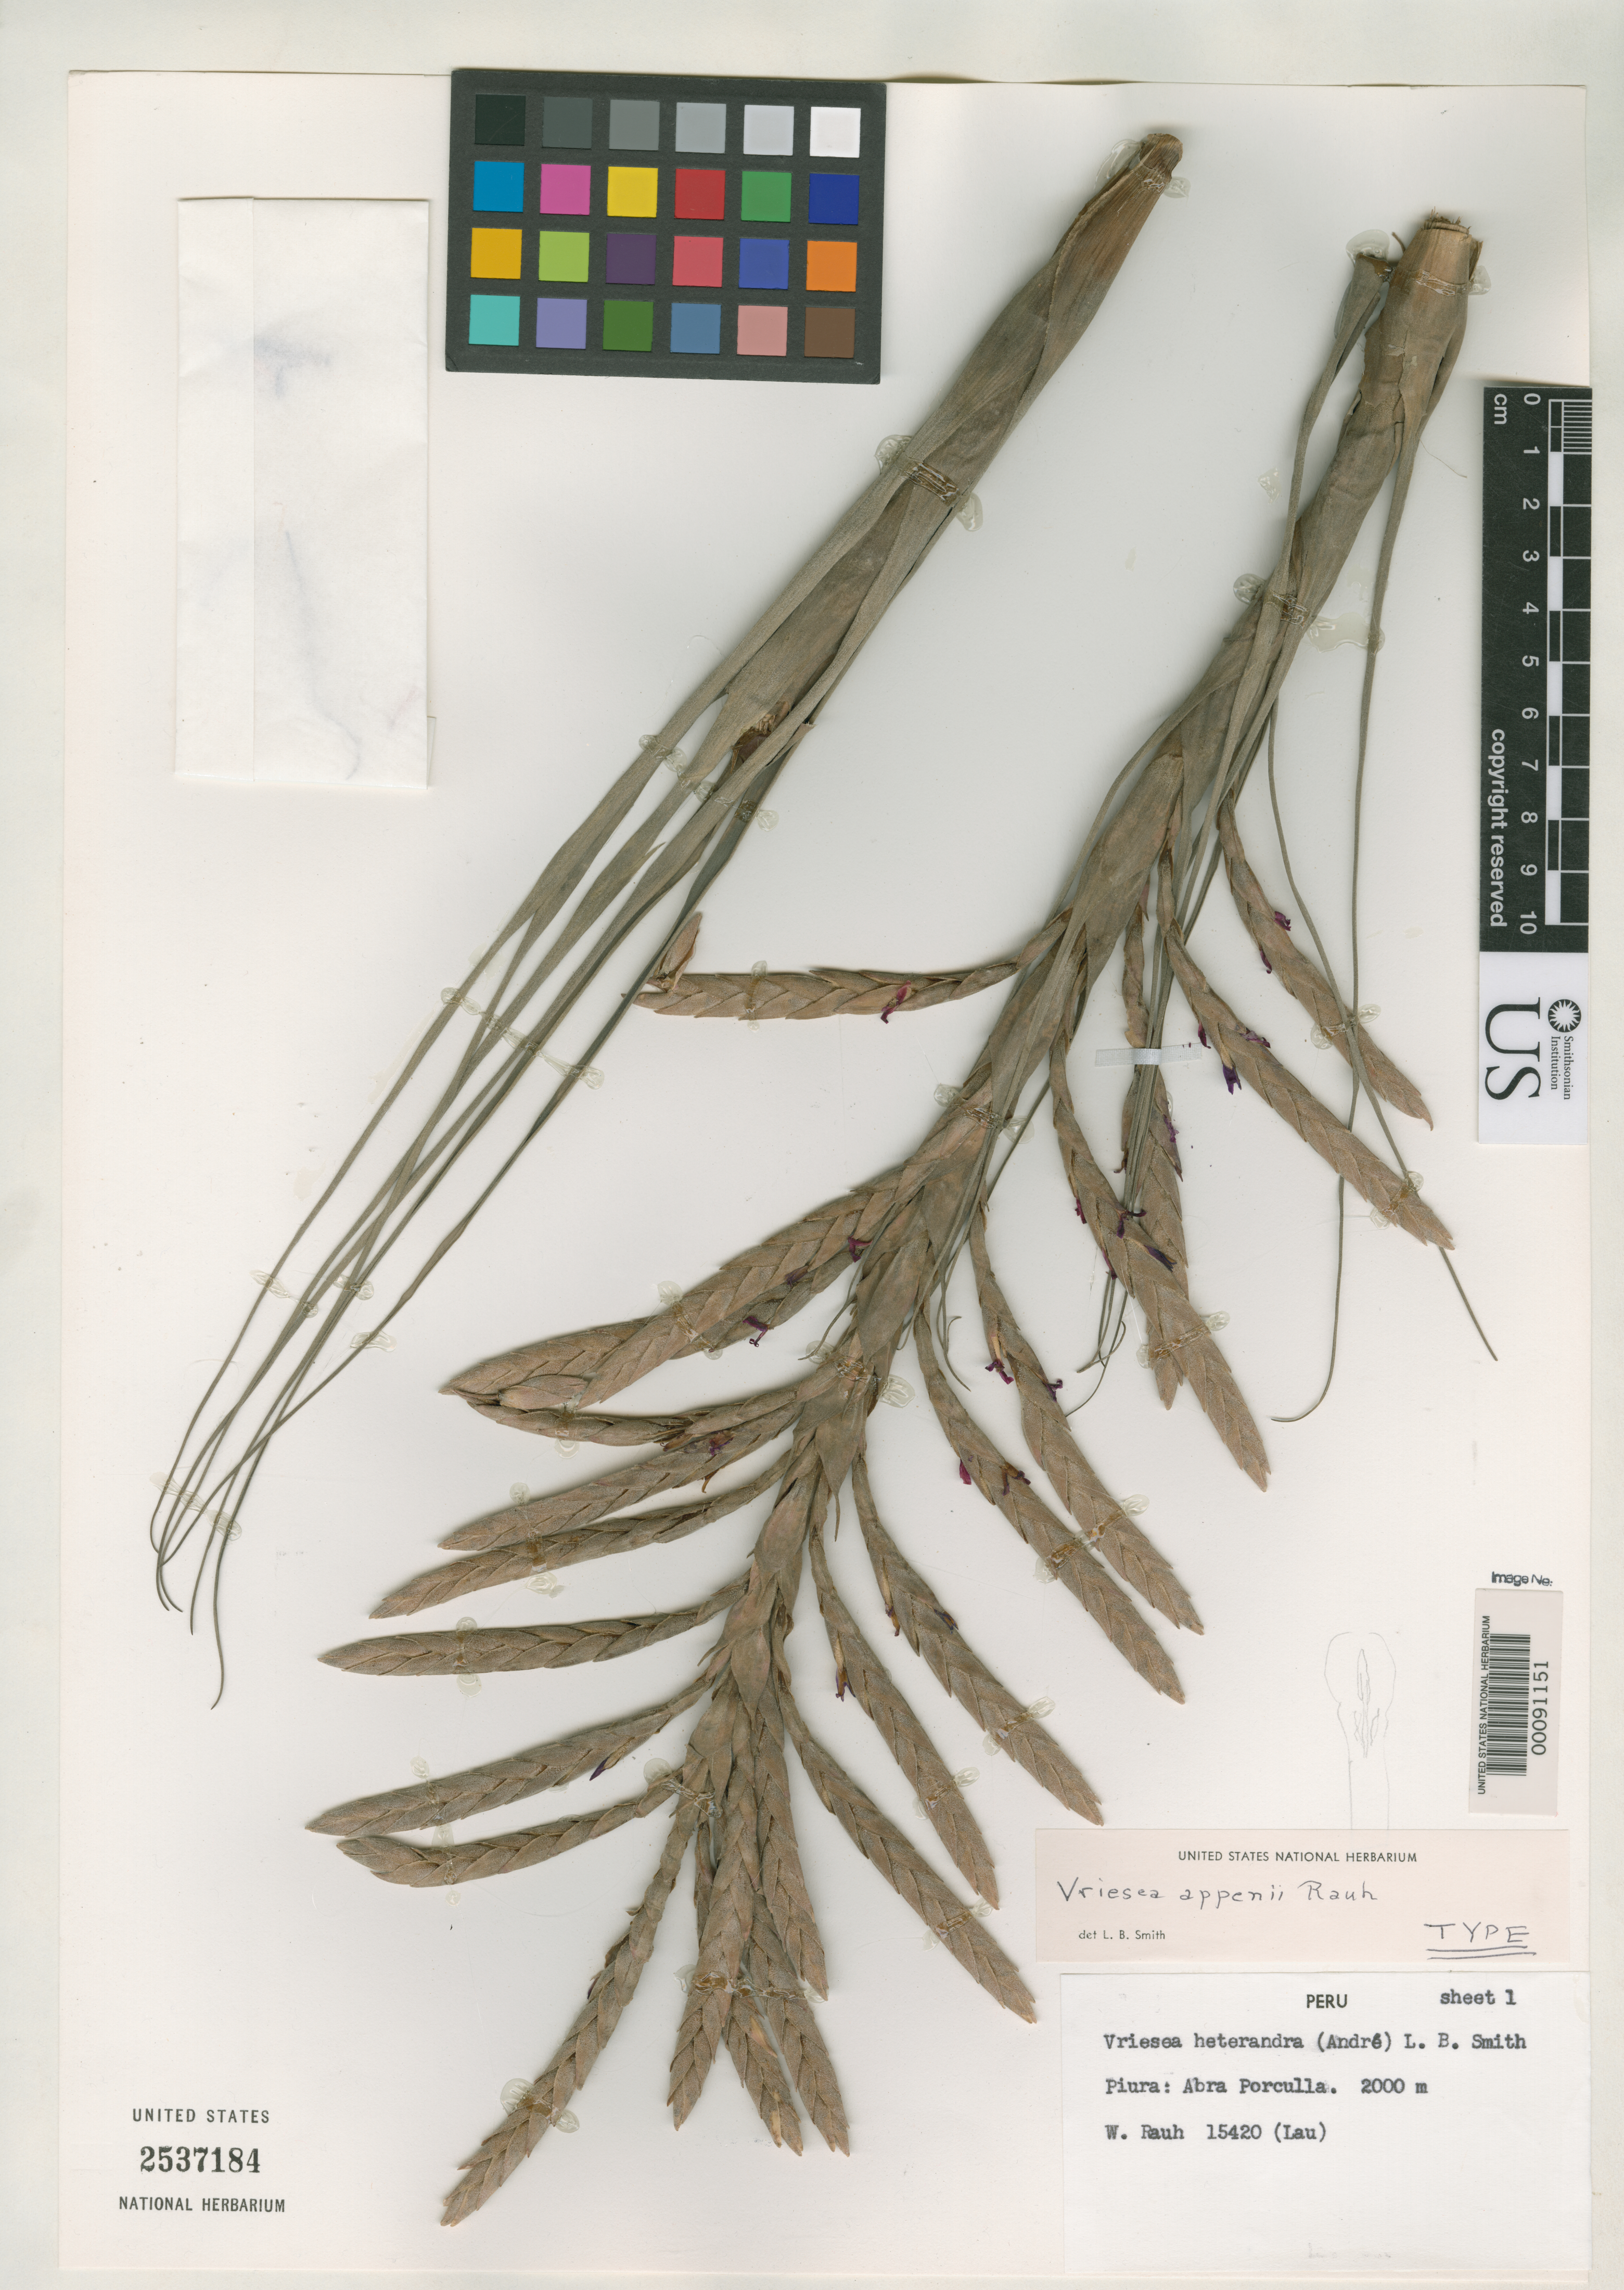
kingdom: Plantae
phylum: Tracheophyta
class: Liliopsida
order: Poales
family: Bromeliaceae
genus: Vriesea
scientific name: Vriesea appenii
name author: Rauh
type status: Holotype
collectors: W. Rauh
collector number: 15420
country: Peru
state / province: Piura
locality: Abra Porculla.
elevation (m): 2000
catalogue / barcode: US 2537184